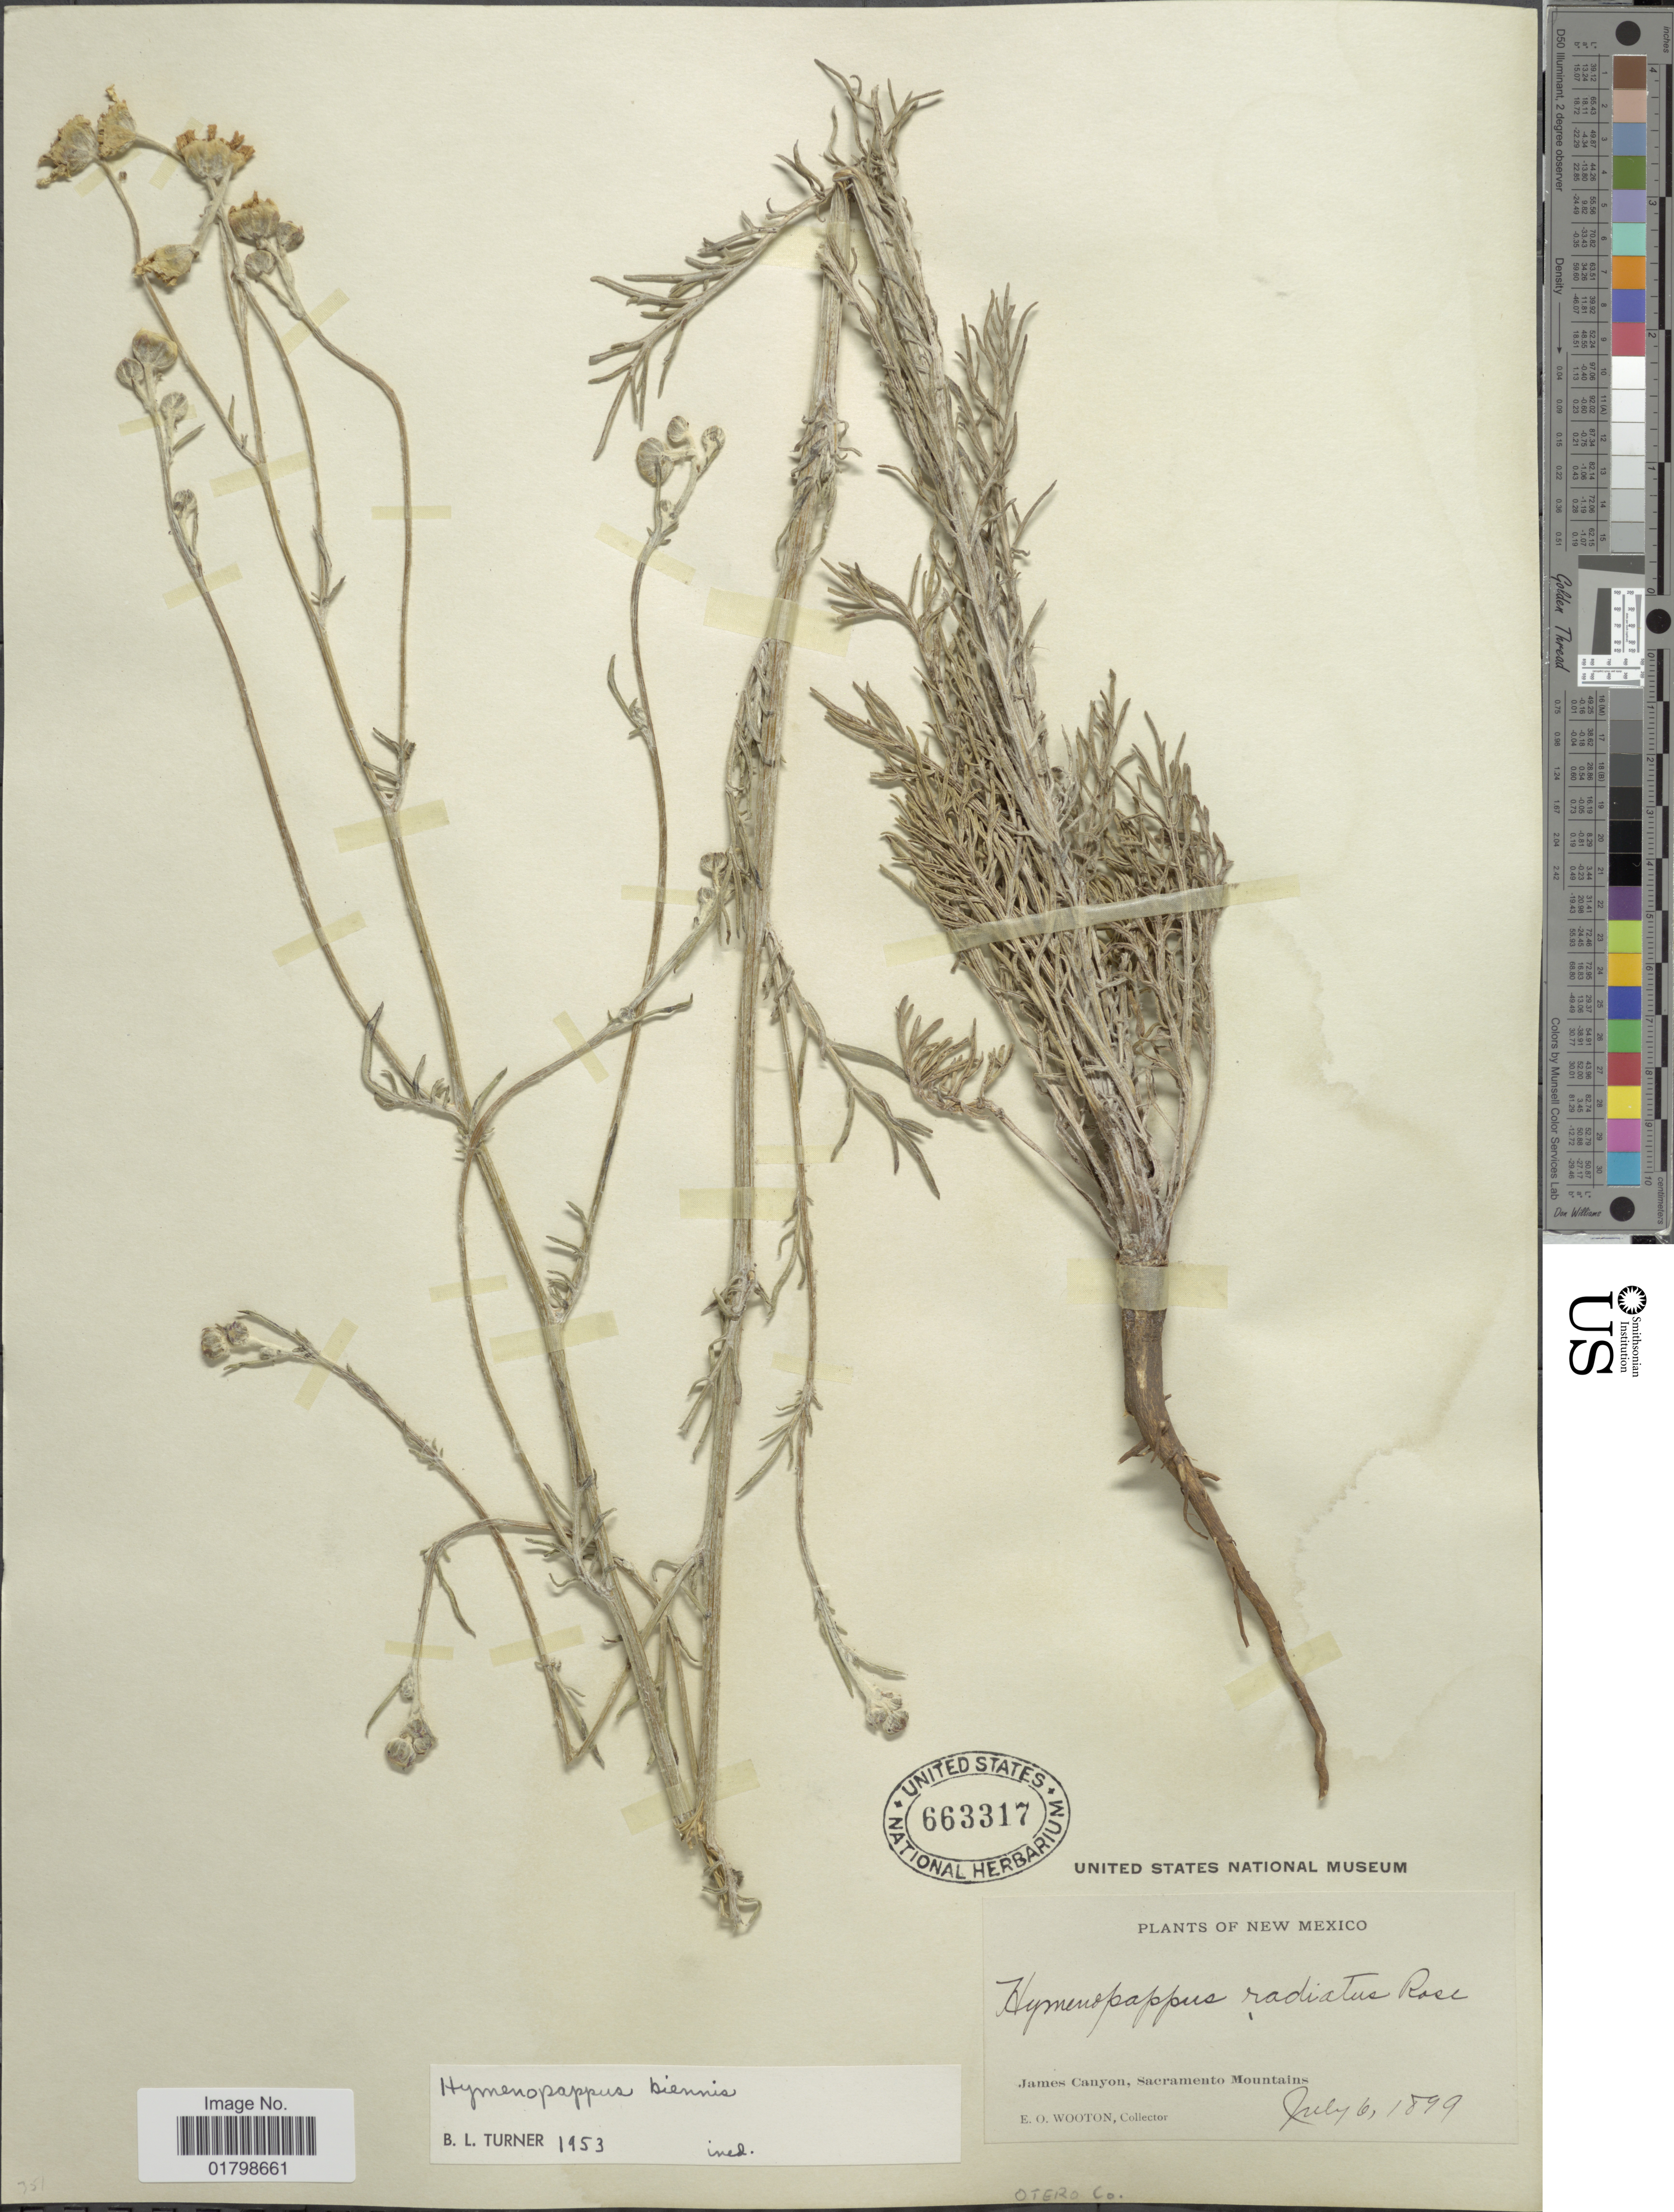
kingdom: Plantae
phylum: Tracheophyta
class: Magnoliopsida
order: Asterales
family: Asteraceae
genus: Hymenopappus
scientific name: Hymenopappus biennis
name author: (Rydb.) I.M. Johnst.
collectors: E. O. Wooton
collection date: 1899-07-06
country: United States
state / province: New Mexico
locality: James Canyon, Sacramento Mountains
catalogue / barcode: US 663317